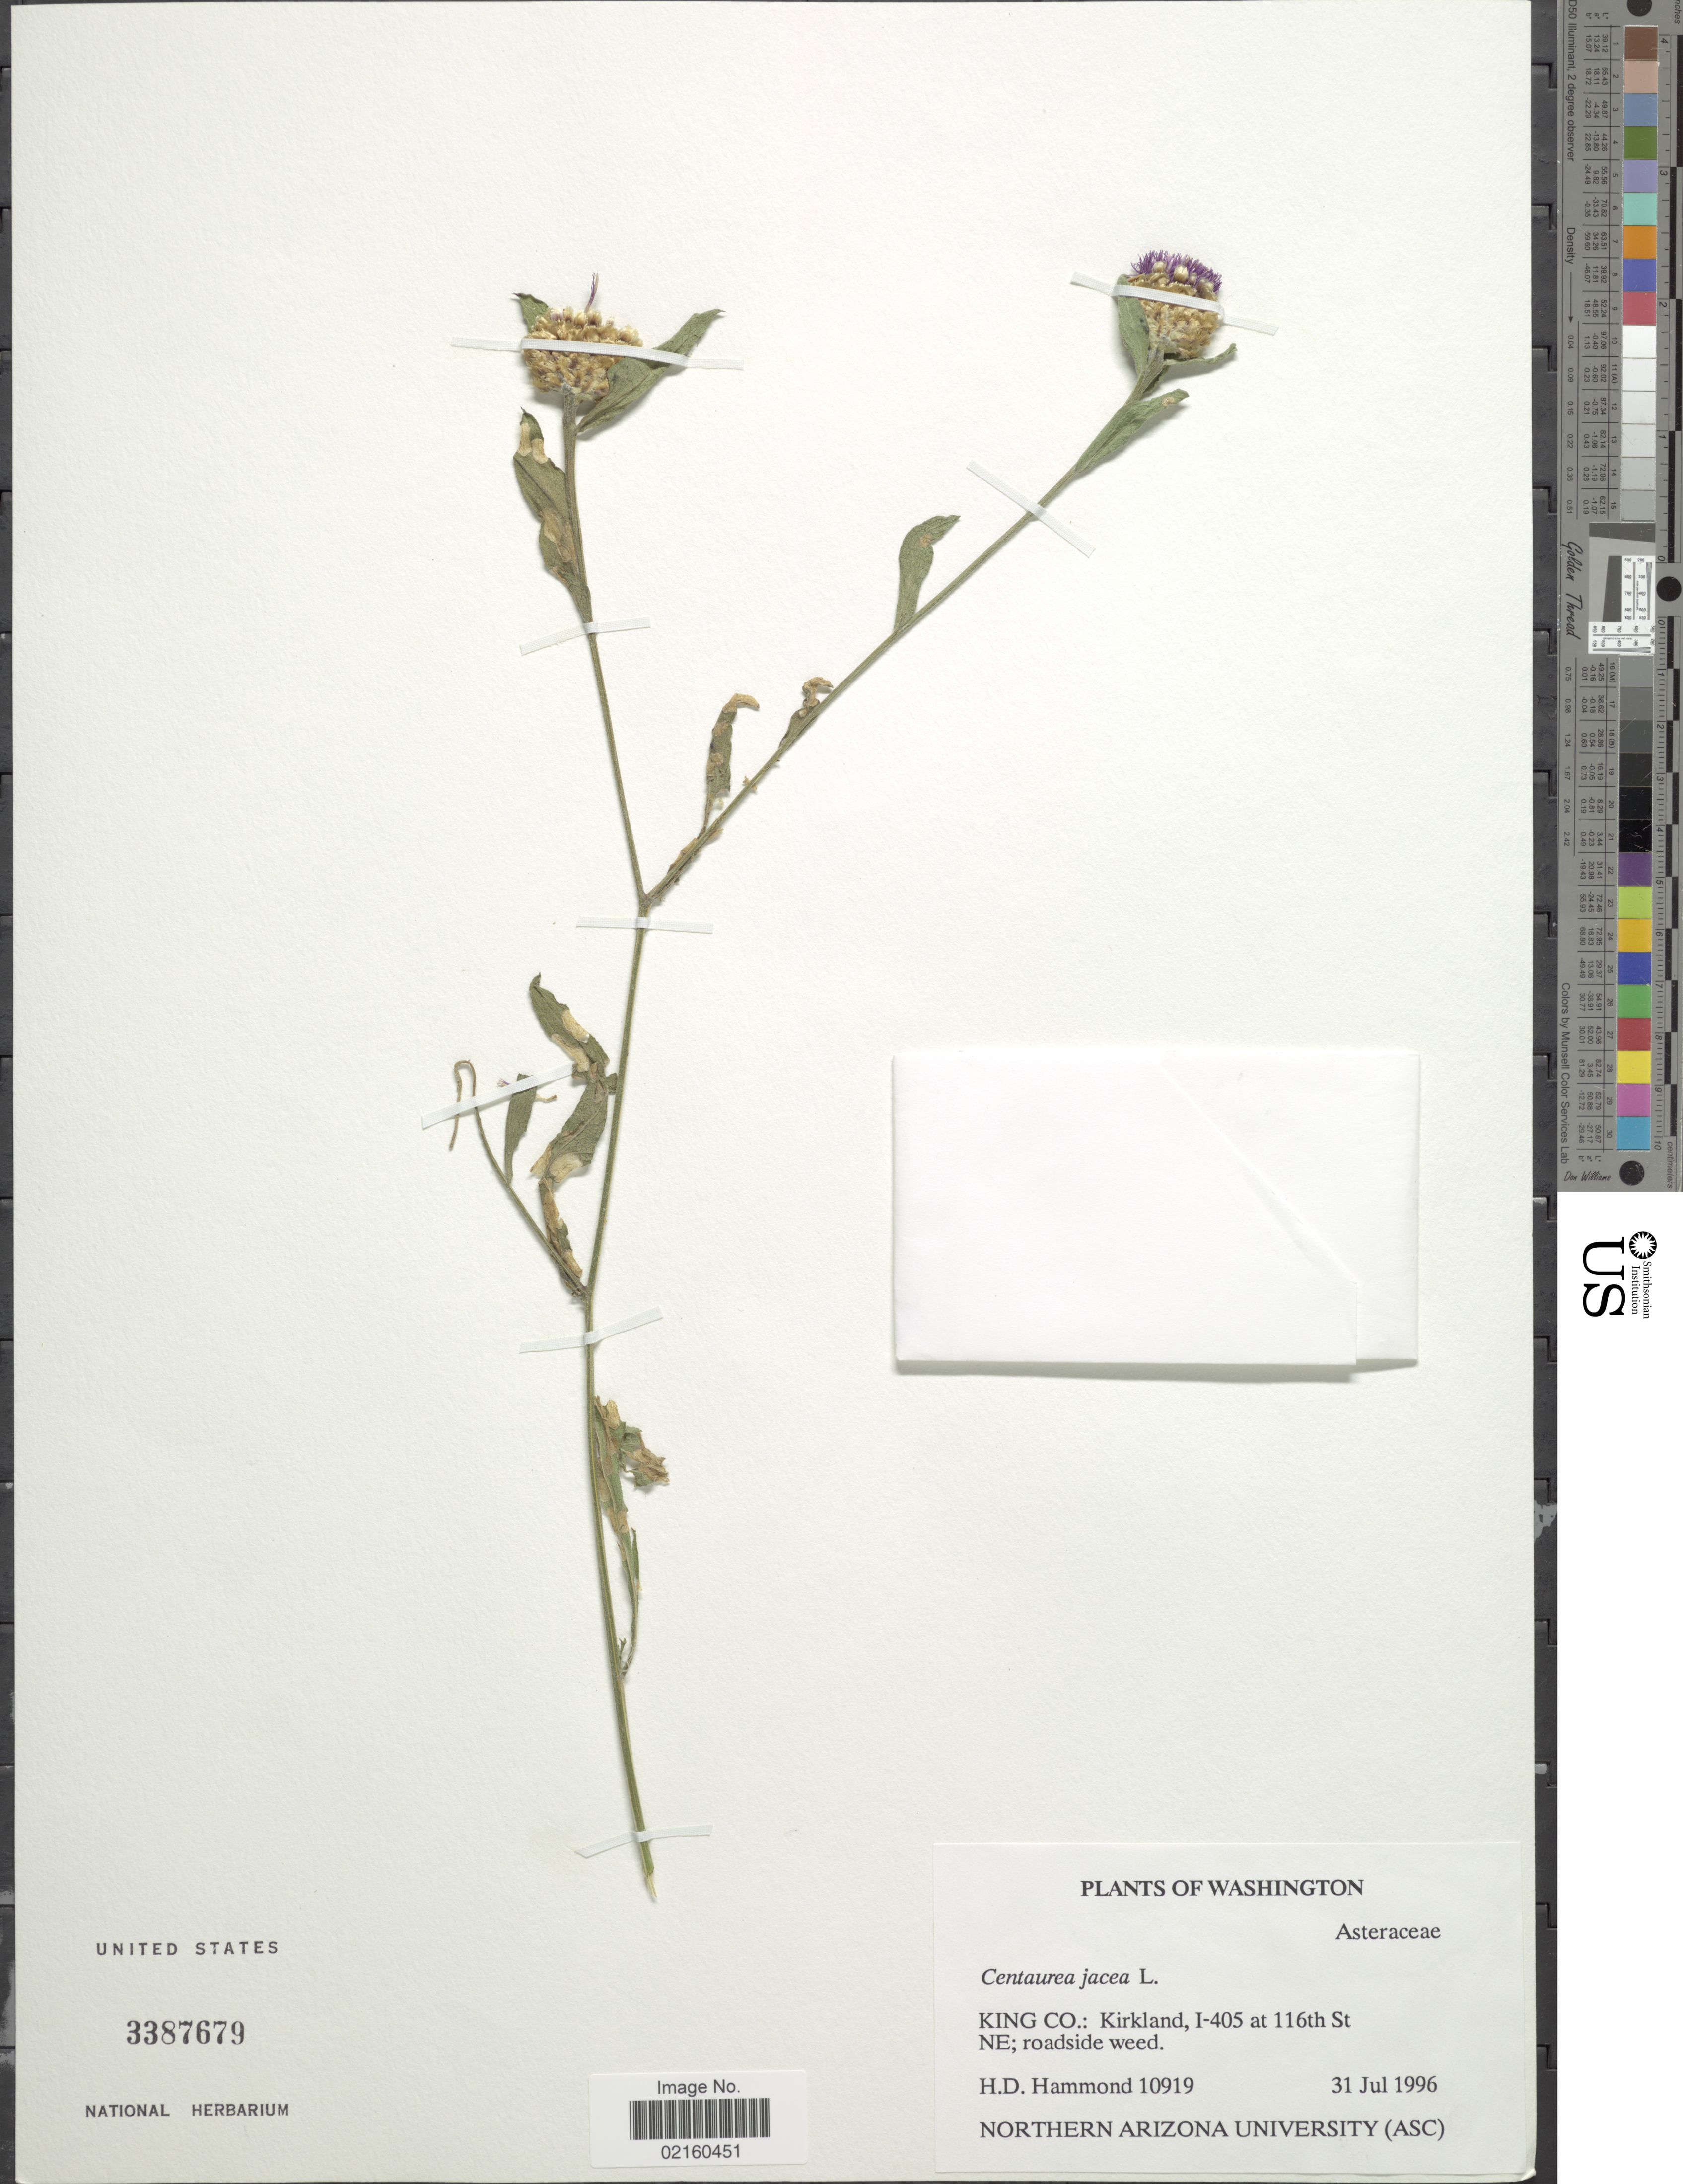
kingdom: Plantae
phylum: Tracheophyta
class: Magnoliopsida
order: Asterales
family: Asteraceae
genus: Centaurea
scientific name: Centaurea jacea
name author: L.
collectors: H. Hammond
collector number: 10919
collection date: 1996-07-31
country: United States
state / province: Washington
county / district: King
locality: King Co., Kirkland, I-405 at 116th St NE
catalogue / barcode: US 3387679